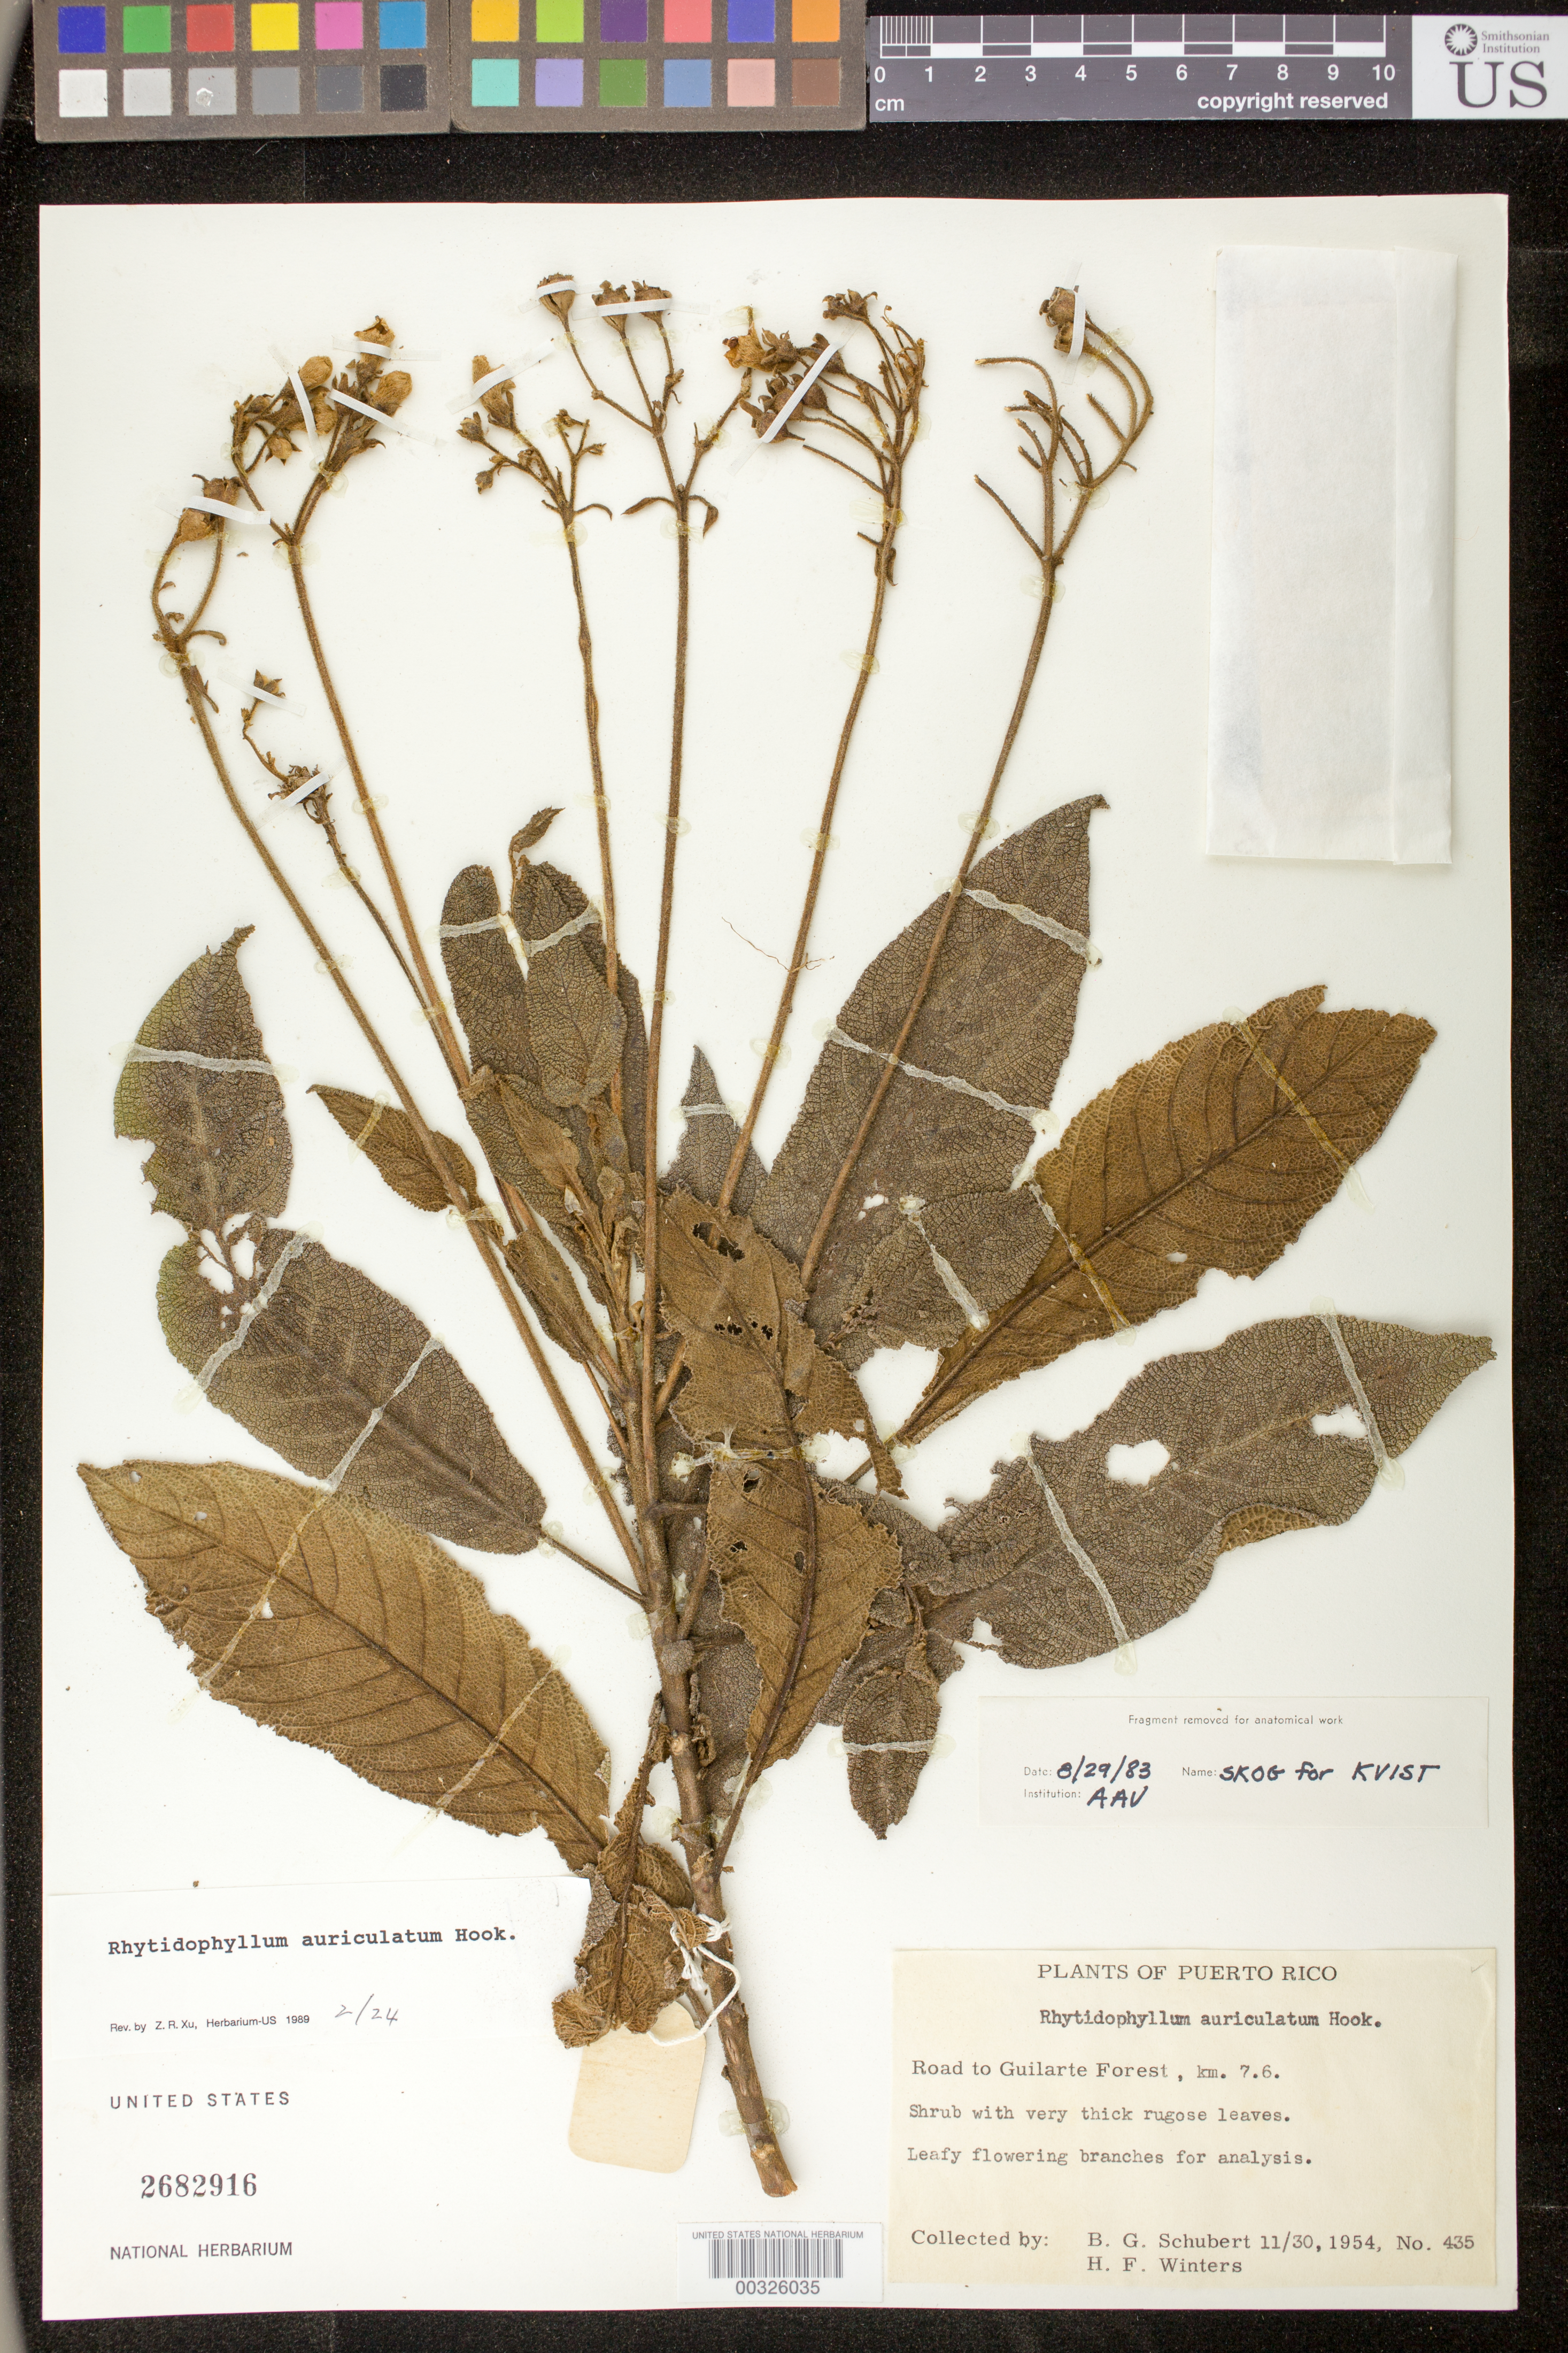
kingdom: Plantae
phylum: Tracheophyta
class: Magnoliopsida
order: Lamiales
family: Gesneriaceae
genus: Rhytidophyllum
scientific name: Rhytidophyllum auriculatum var. angustatum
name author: Urb.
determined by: Skog, Laurence E.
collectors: B. Schubert & H. Winters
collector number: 435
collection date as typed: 30 Nov 1954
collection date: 1954-11-30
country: Puerto Rico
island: Puerto Rico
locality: Road to Guilarte Forest, km 7.6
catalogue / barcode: US 2682916